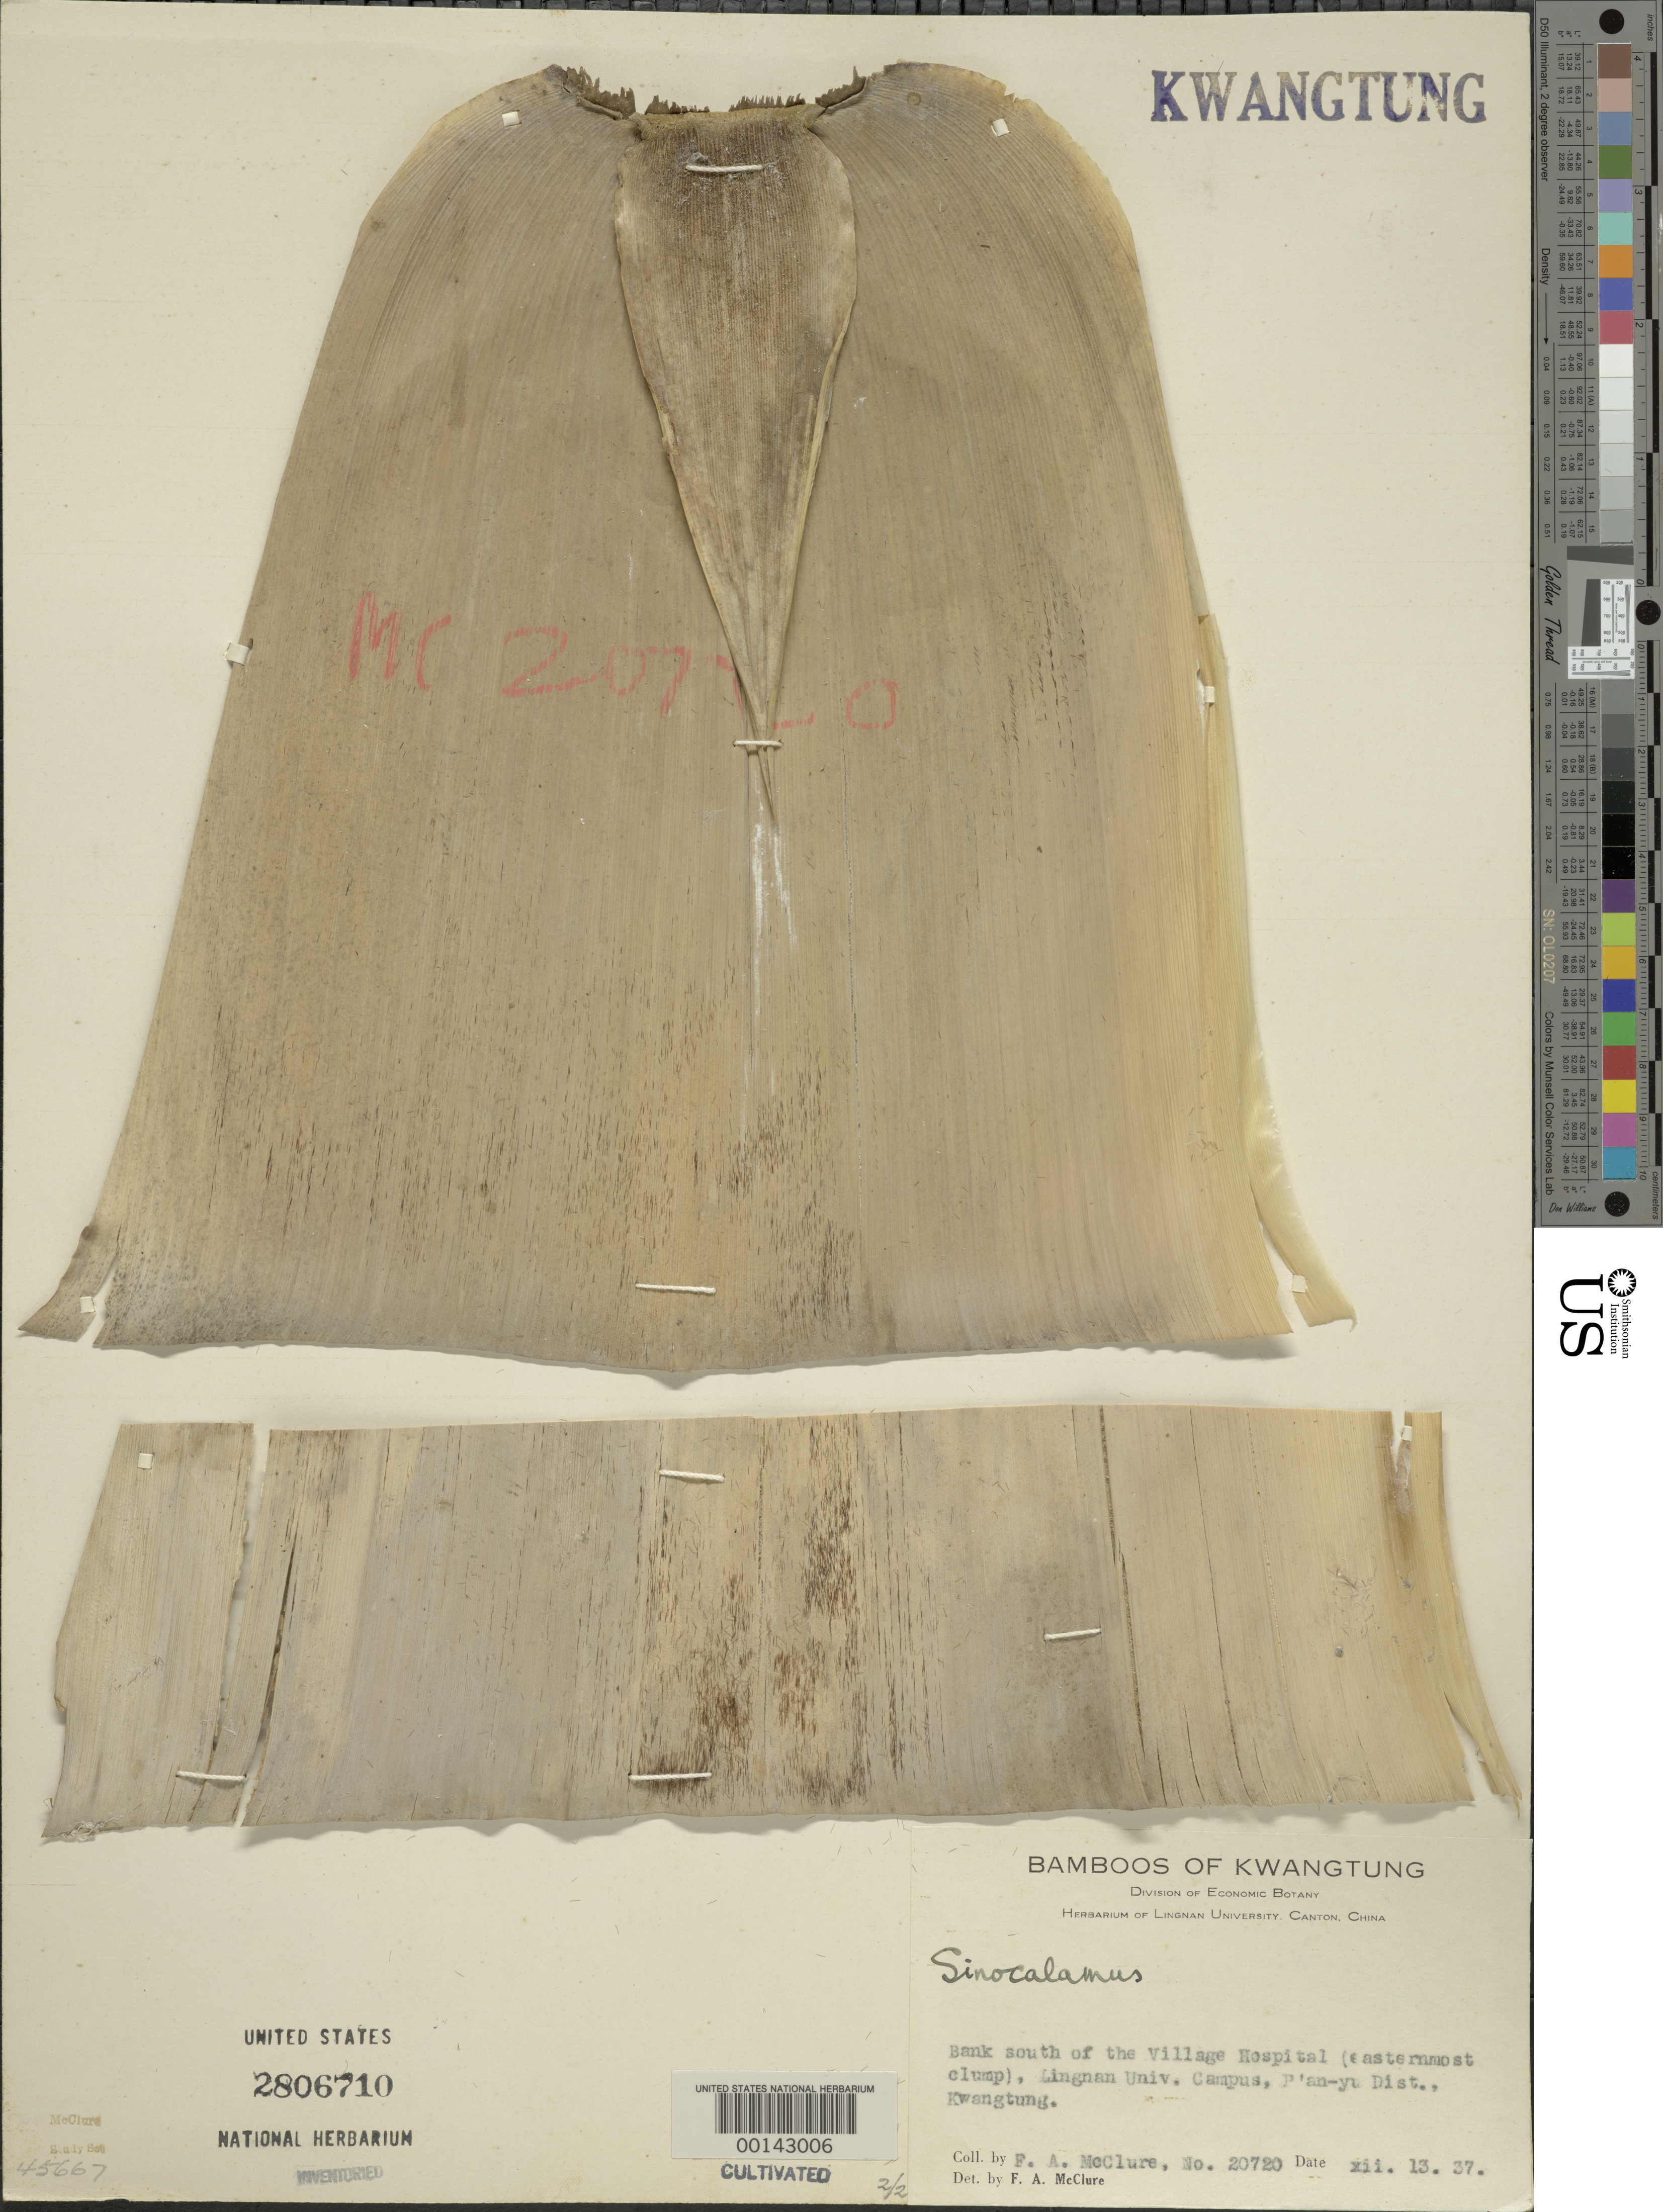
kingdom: Plantae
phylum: Tracheophyta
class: Liliopsida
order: Poales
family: Poaceae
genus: Sinocalamus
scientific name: Sinocalamus sp.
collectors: F. A. McClure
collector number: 20720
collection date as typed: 13 Dec 1937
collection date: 1937-12-13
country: China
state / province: Guangdong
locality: P'an-yu District, Lingnan University Campus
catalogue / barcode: US 2806710